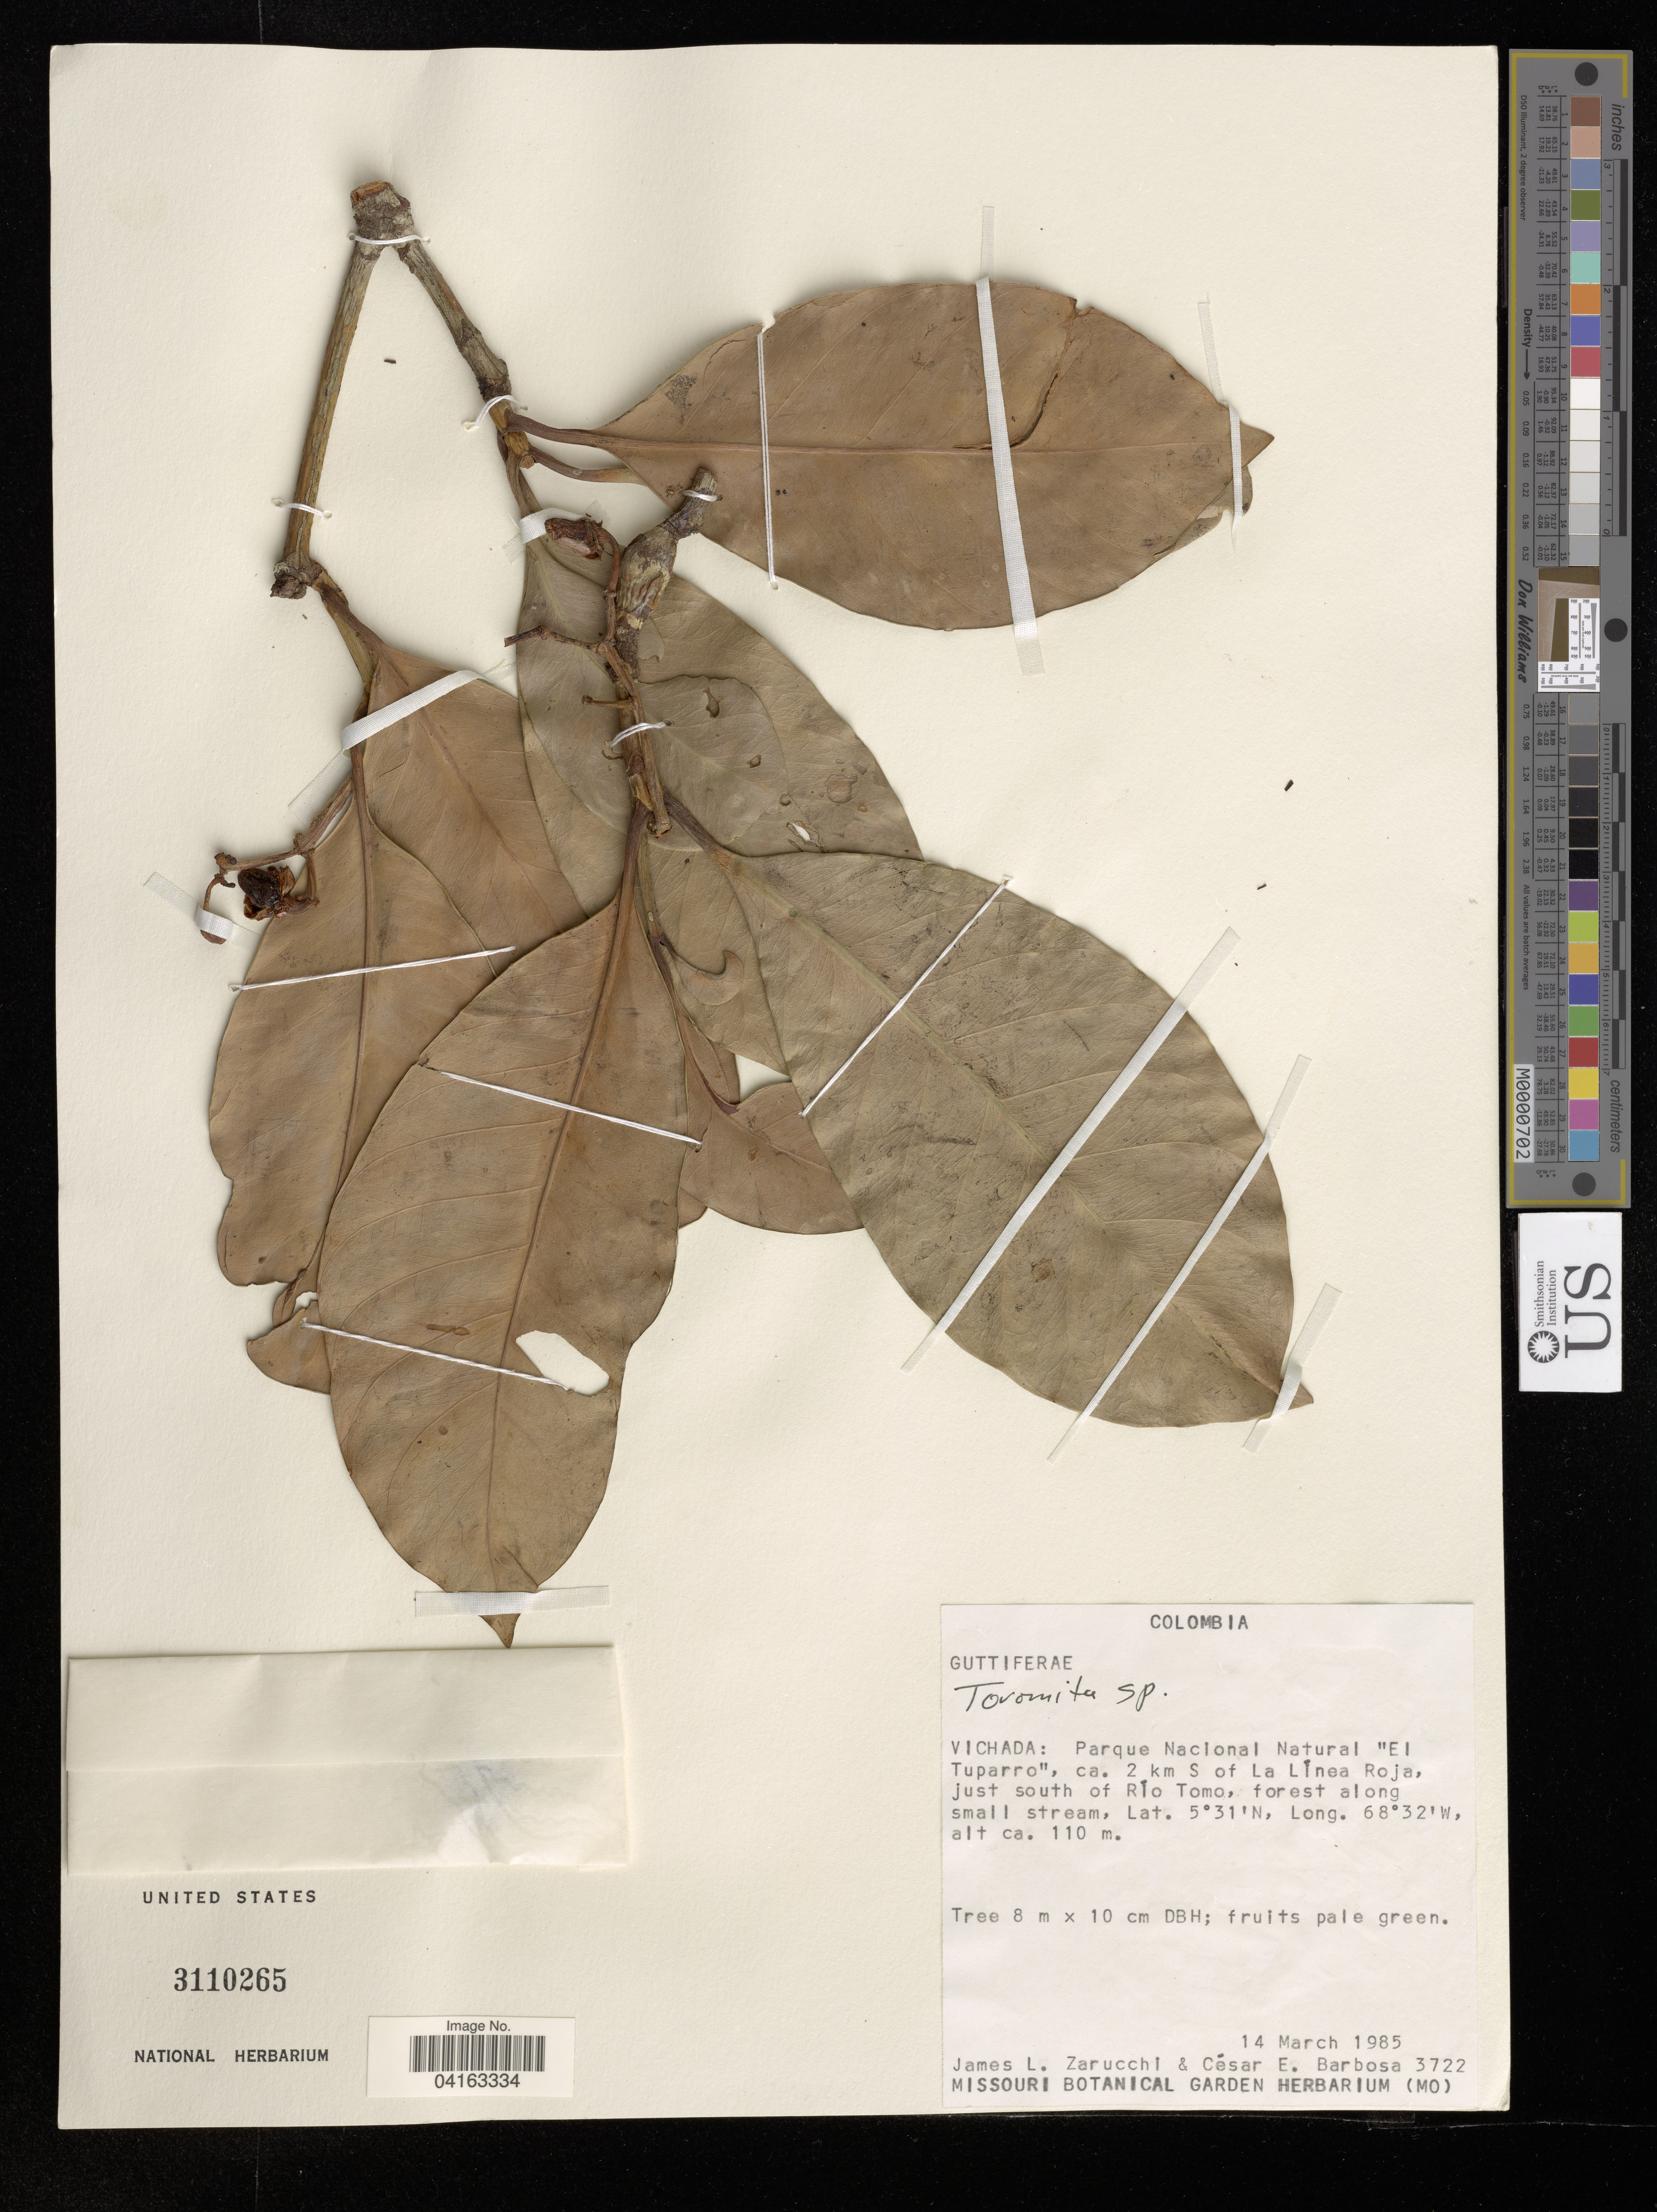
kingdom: Plantae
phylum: Tracheophyta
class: Magnoliopsida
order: Malpighiales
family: Clusiaceae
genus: Tovomita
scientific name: Tovomita sp.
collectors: J. L. Zarucchi & C. E. Barbosa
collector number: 3722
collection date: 1985-03-14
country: Colombia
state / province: Vichada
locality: Parque Nacional Natural "El Tuparro", ca. 2 km S of La Línea Roja, just south of Río Tomo, forest along small stream.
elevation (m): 110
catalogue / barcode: US 3110265